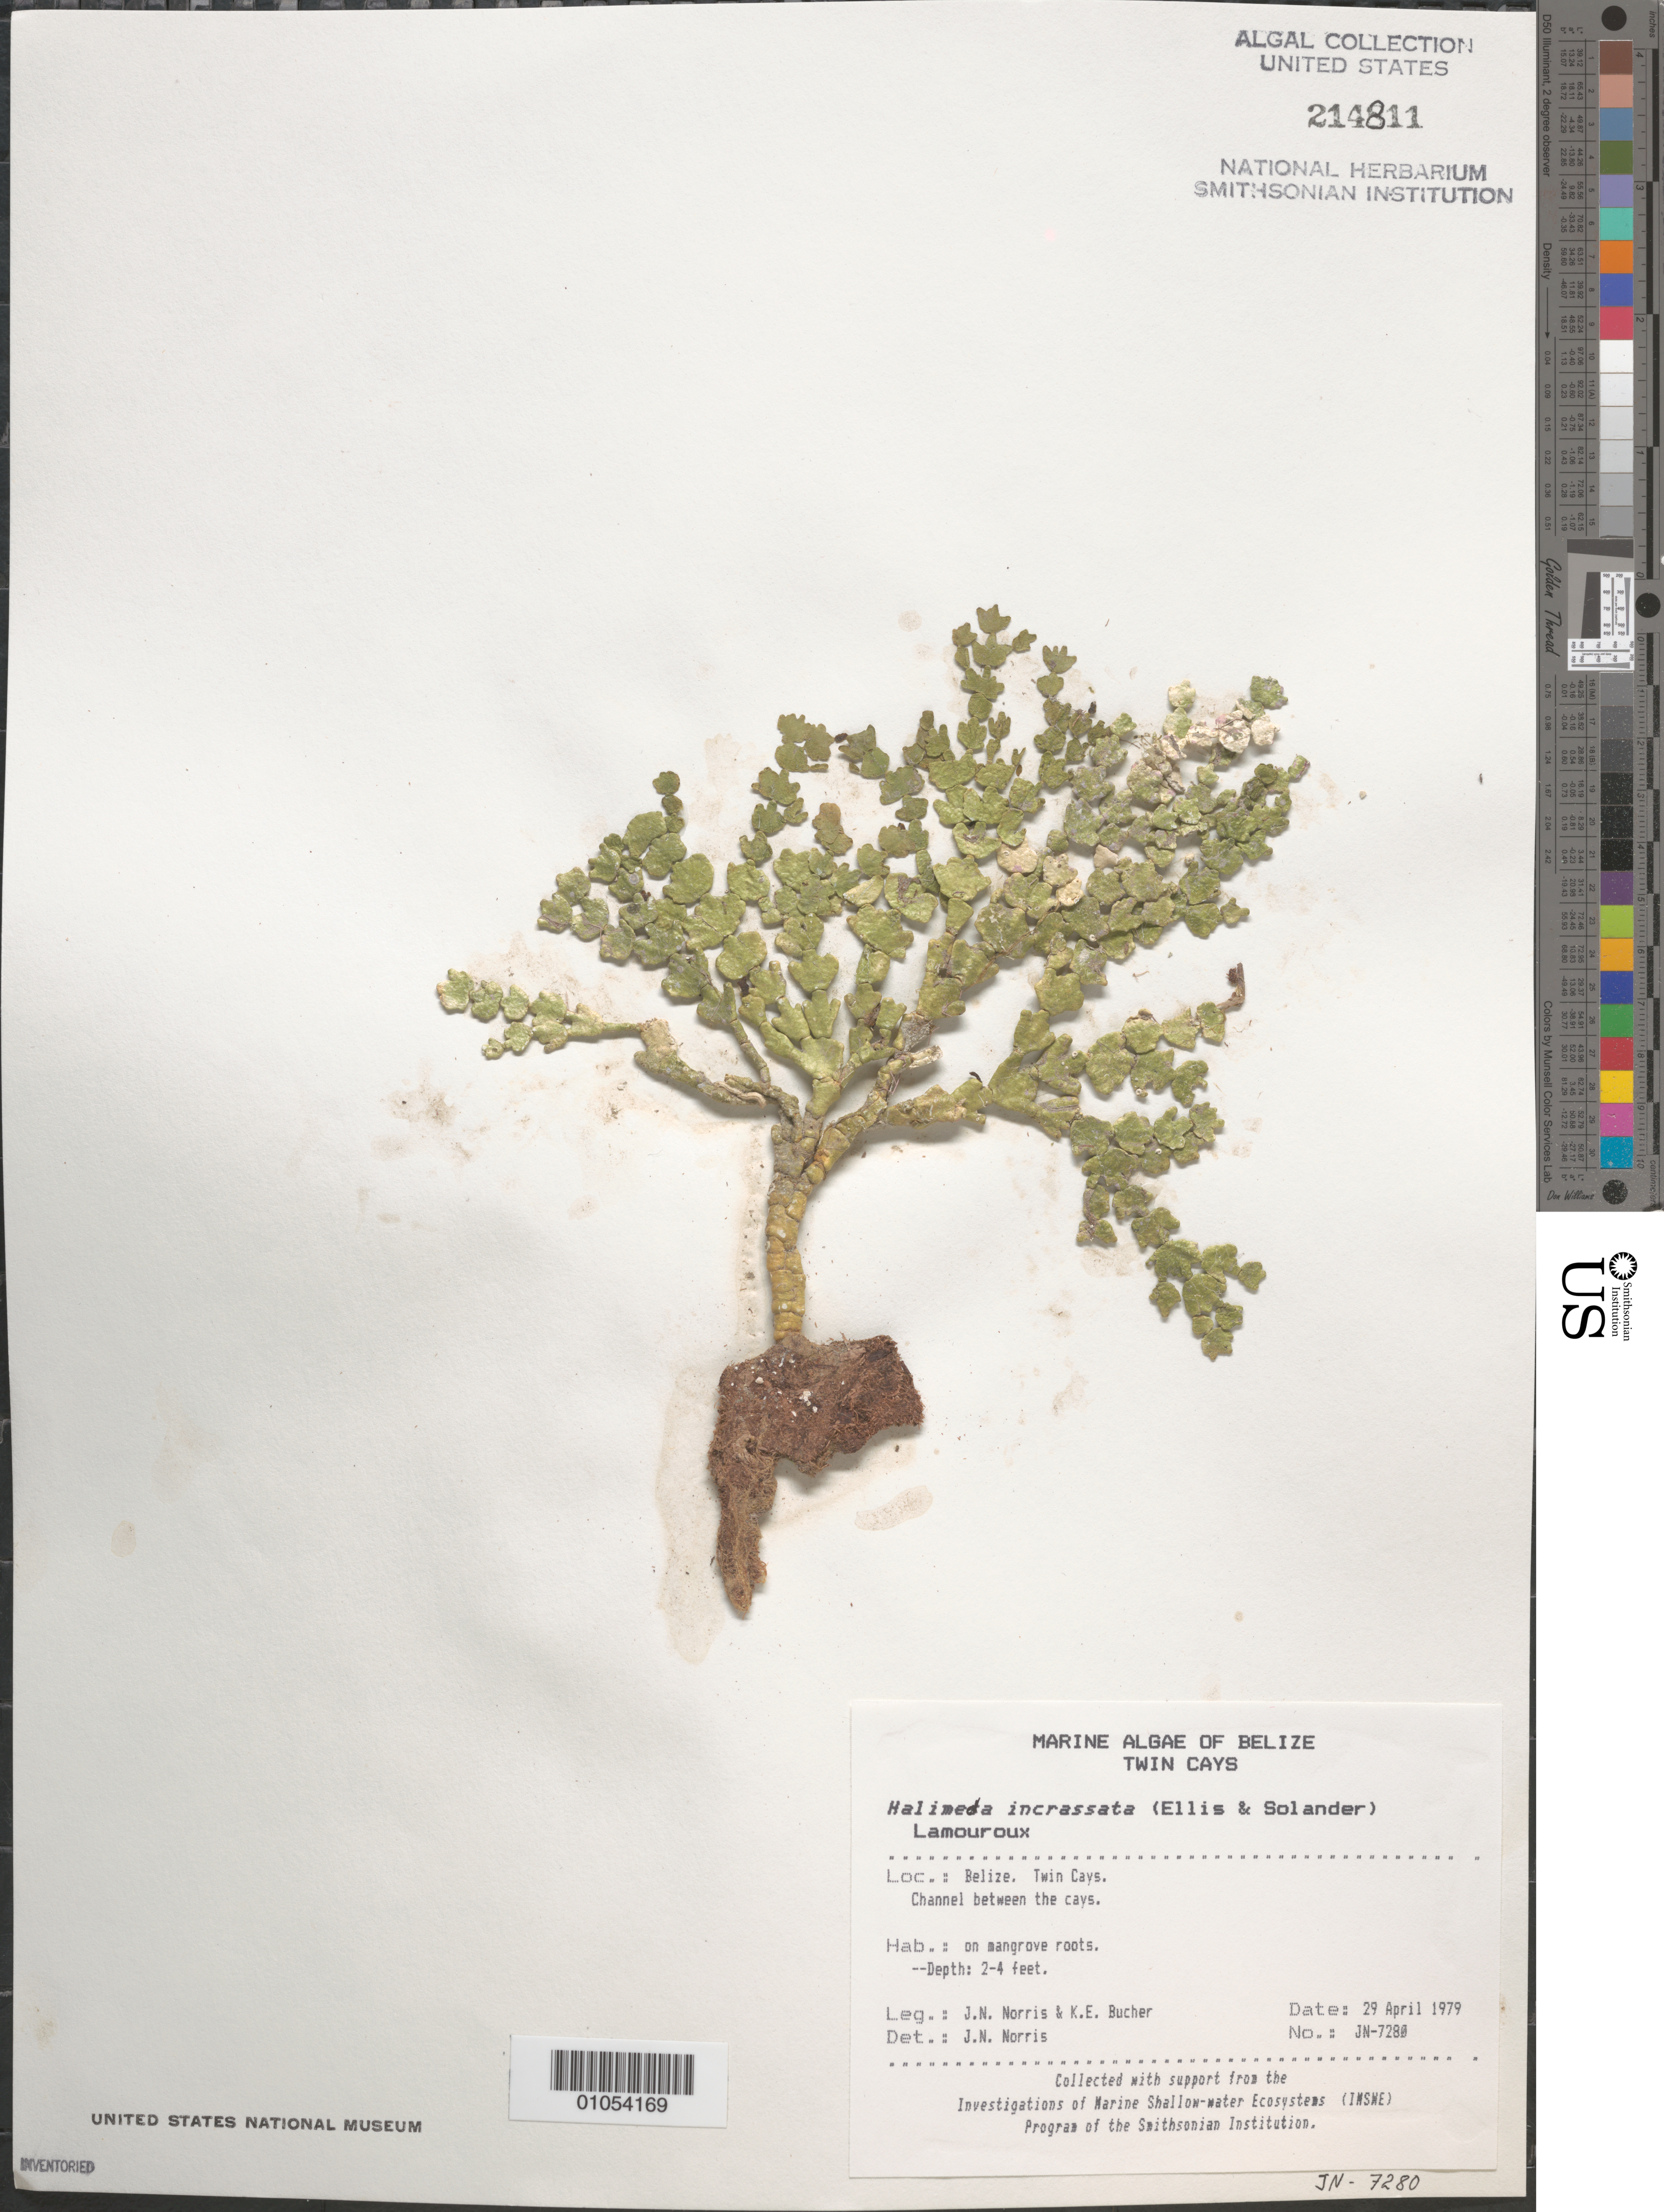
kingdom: Plantae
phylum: Chlorophyta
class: Ulvophyceae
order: Bryopsidales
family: Halimedaceae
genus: Halimeda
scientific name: Halimeda incrassata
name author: (J. Ellis) J.V.Lamouroux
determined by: Norris, James N.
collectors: J. N. Norris & K. E. Bucher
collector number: JN-7280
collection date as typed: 29 Apr 1979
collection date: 1979-04-29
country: Belize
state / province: Stann Creek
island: Twin Cays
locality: Channel between Twin Cays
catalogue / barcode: US 214811